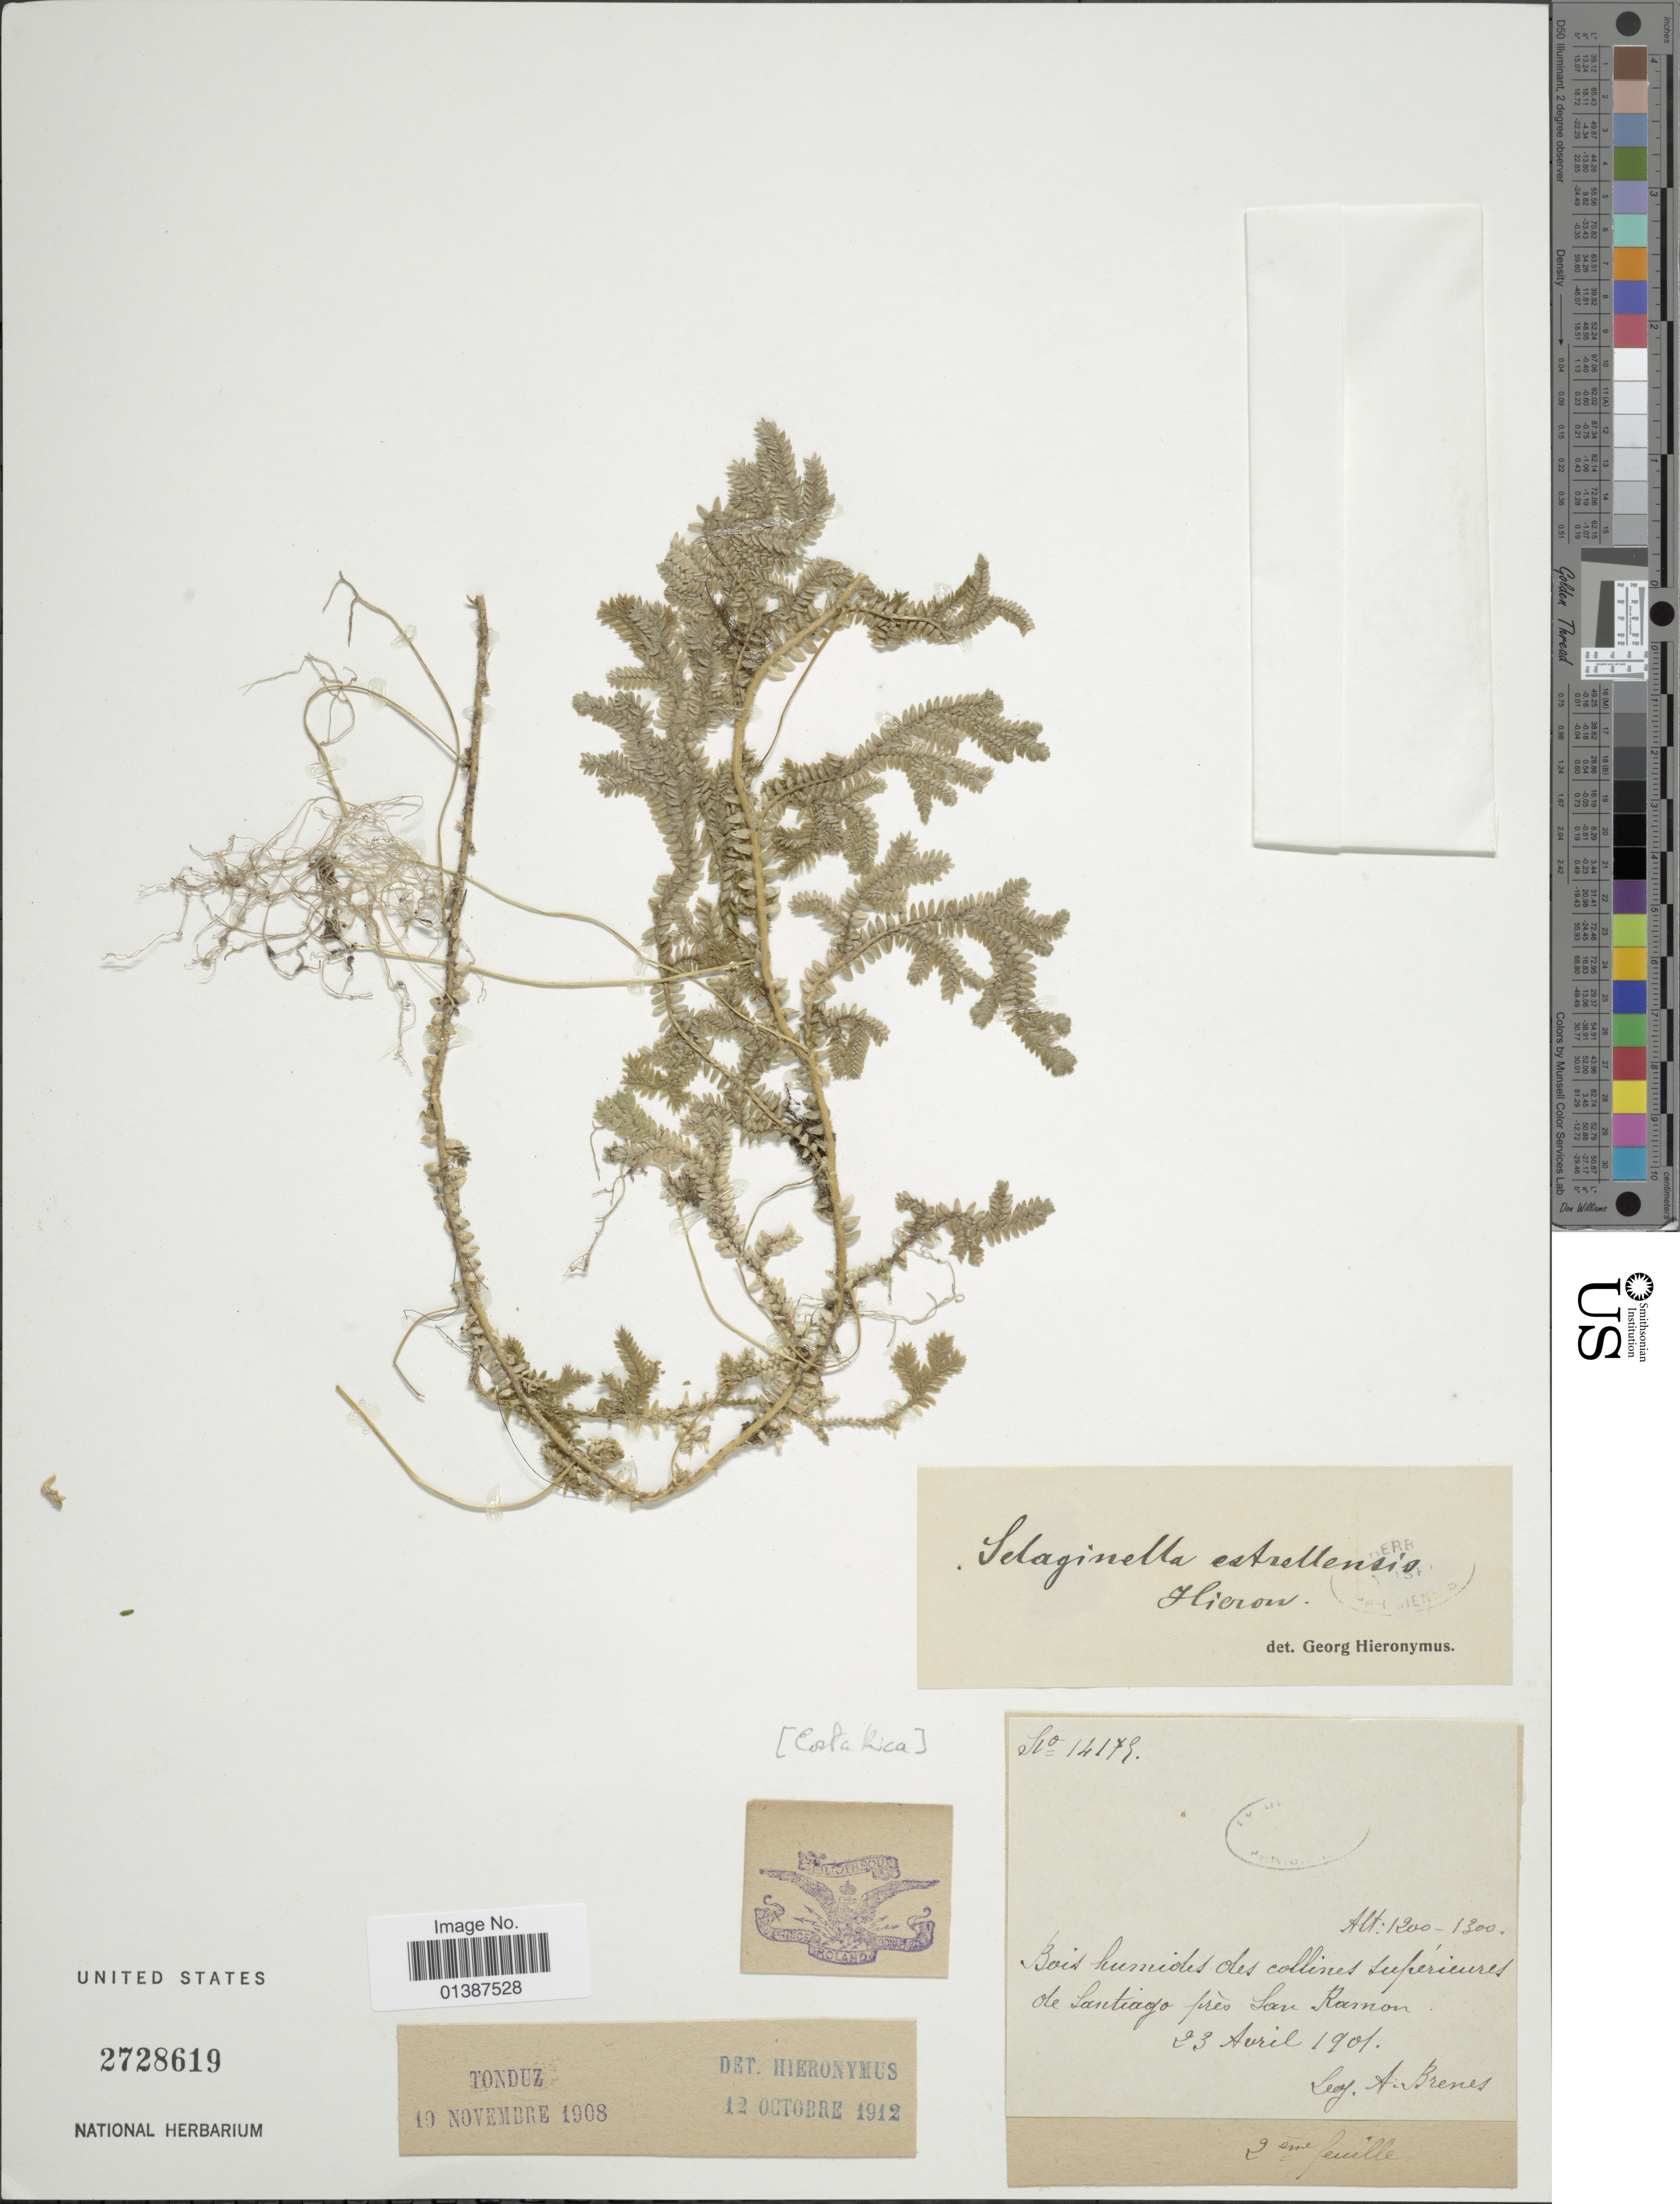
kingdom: Plantae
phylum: Tracheophyta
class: Lycopodiopsida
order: Selaginellales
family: Selaginellaceae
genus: Selaginella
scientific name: Selaginella estrellensis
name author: Hieron.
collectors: A. Brenes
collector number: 14179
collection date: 1901-04-23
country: Costa Rica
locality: Santiago pres San Ramon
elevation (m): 1200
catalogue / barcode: US 2728619